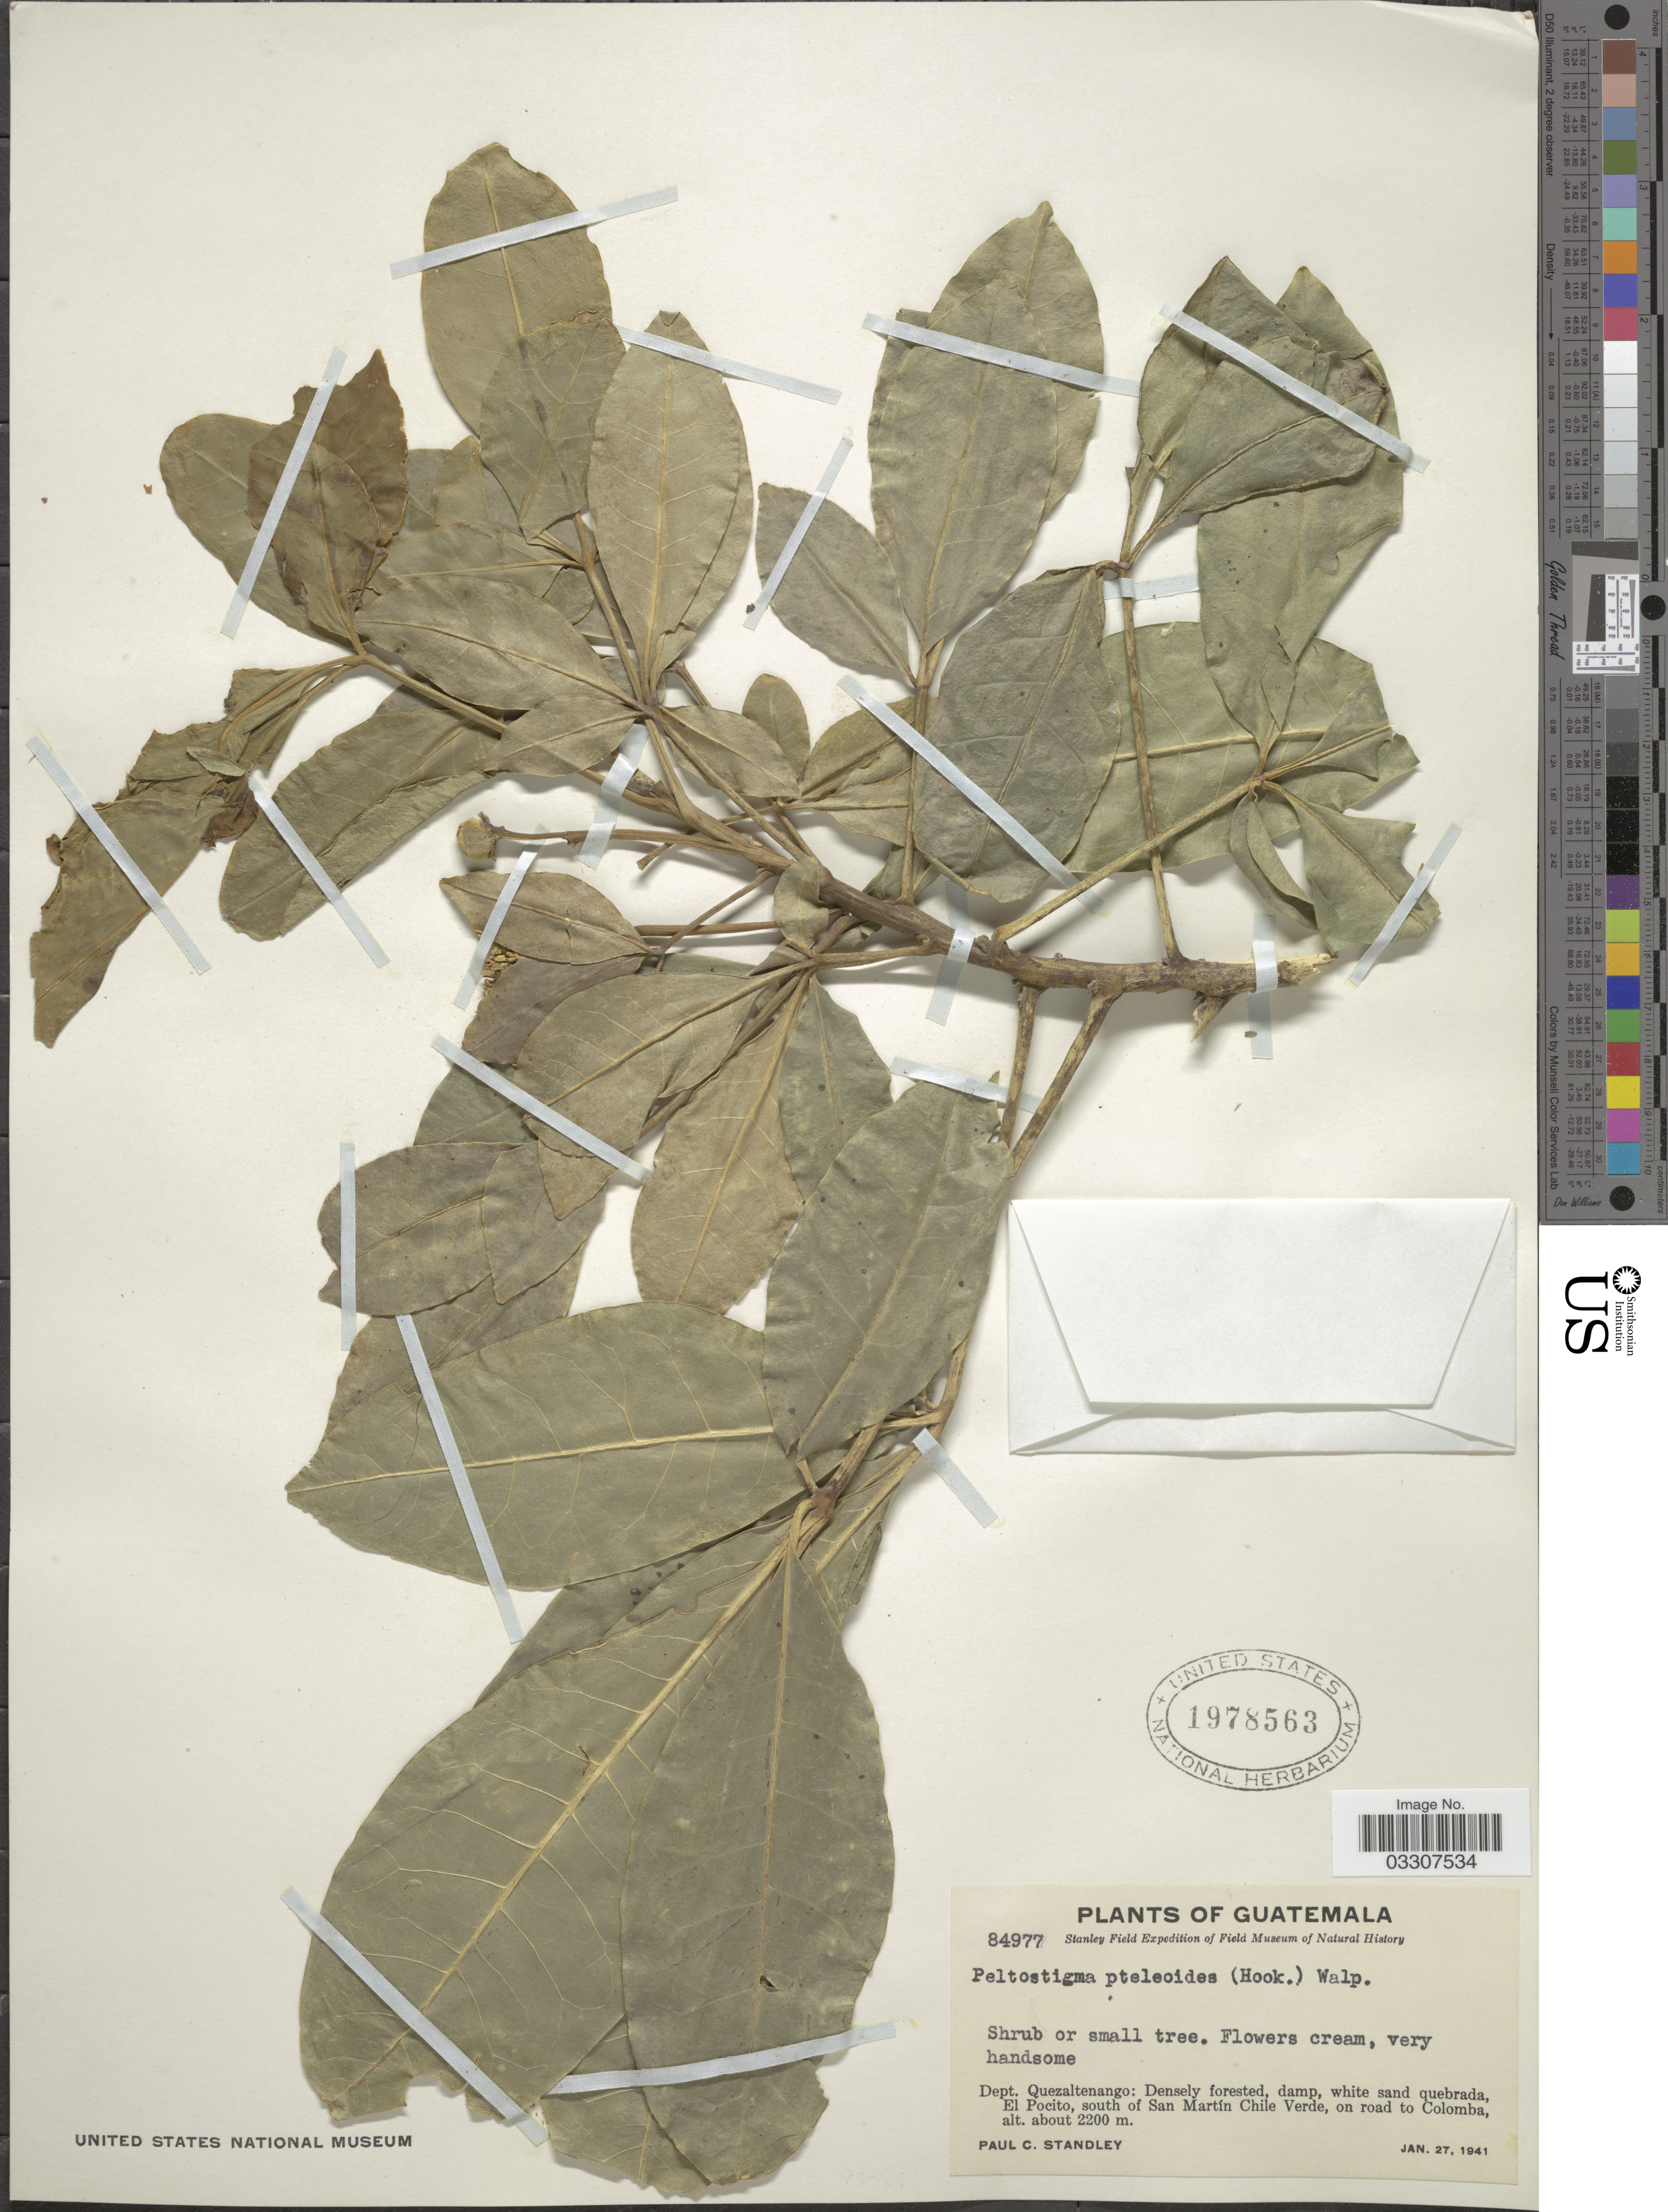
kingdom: Plantae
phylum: Tracheophyta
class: Magnoliopsida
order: Sapindales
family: Rutaceae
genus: Peltostigma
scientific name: Peltostigma pteleoides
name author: (Hook.) Walp.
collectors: P. C. Standley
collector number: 84977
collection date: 1941-01-27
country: Guatemala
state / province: Quetzaltenango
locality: Dept. Quezaltenango: Densely forested, damp, white sand quebrada, El Pocito, south of San Martín Chile Verde, on road to Colomba.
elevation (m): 2200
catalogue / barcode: US 1978563